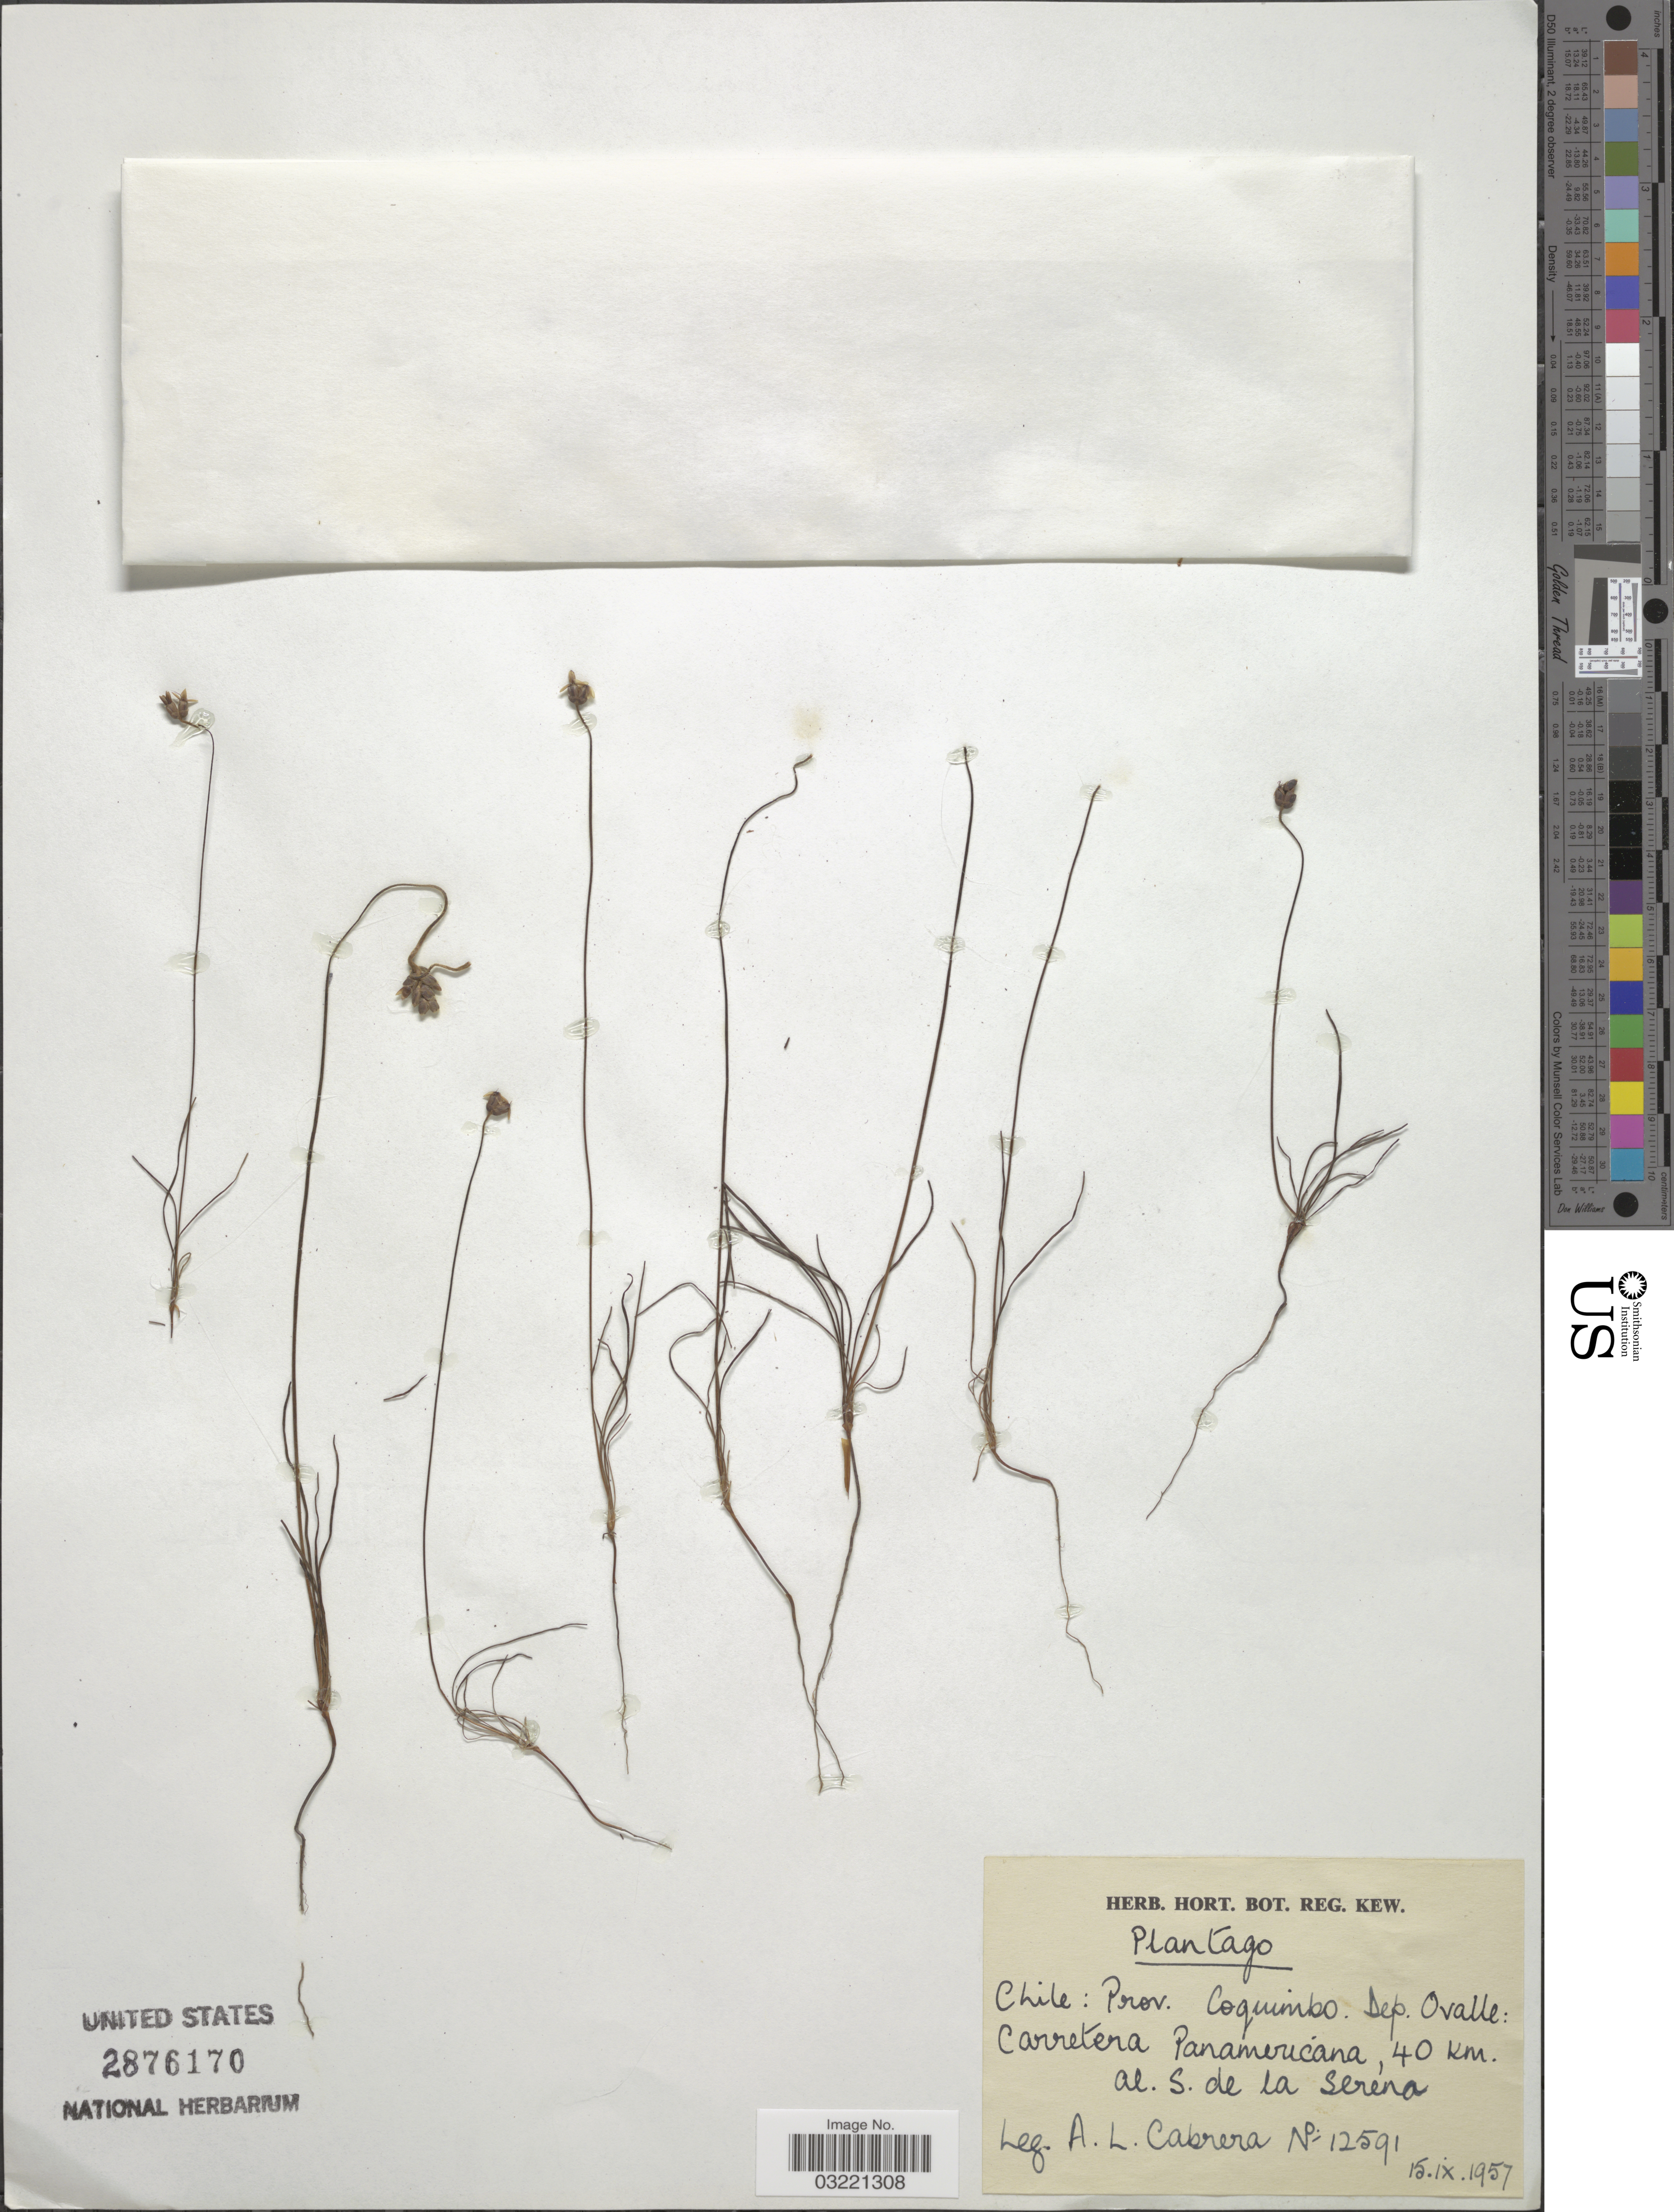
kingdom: Plantae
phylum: Tracheophyta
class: Magnoliopsida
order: Lamiales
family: Plantaginaceae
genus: Plantago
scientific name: Plantago sp.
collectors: A. L. Cabrera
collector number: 12591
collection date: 1957-09-15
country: Chile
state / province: Coquimbo (IV)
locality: Prov. Coquimbo. Dep. Ovalle: Carretera Panamericana, 40 Km. al S. de la Serena.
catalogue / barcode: US 2876170